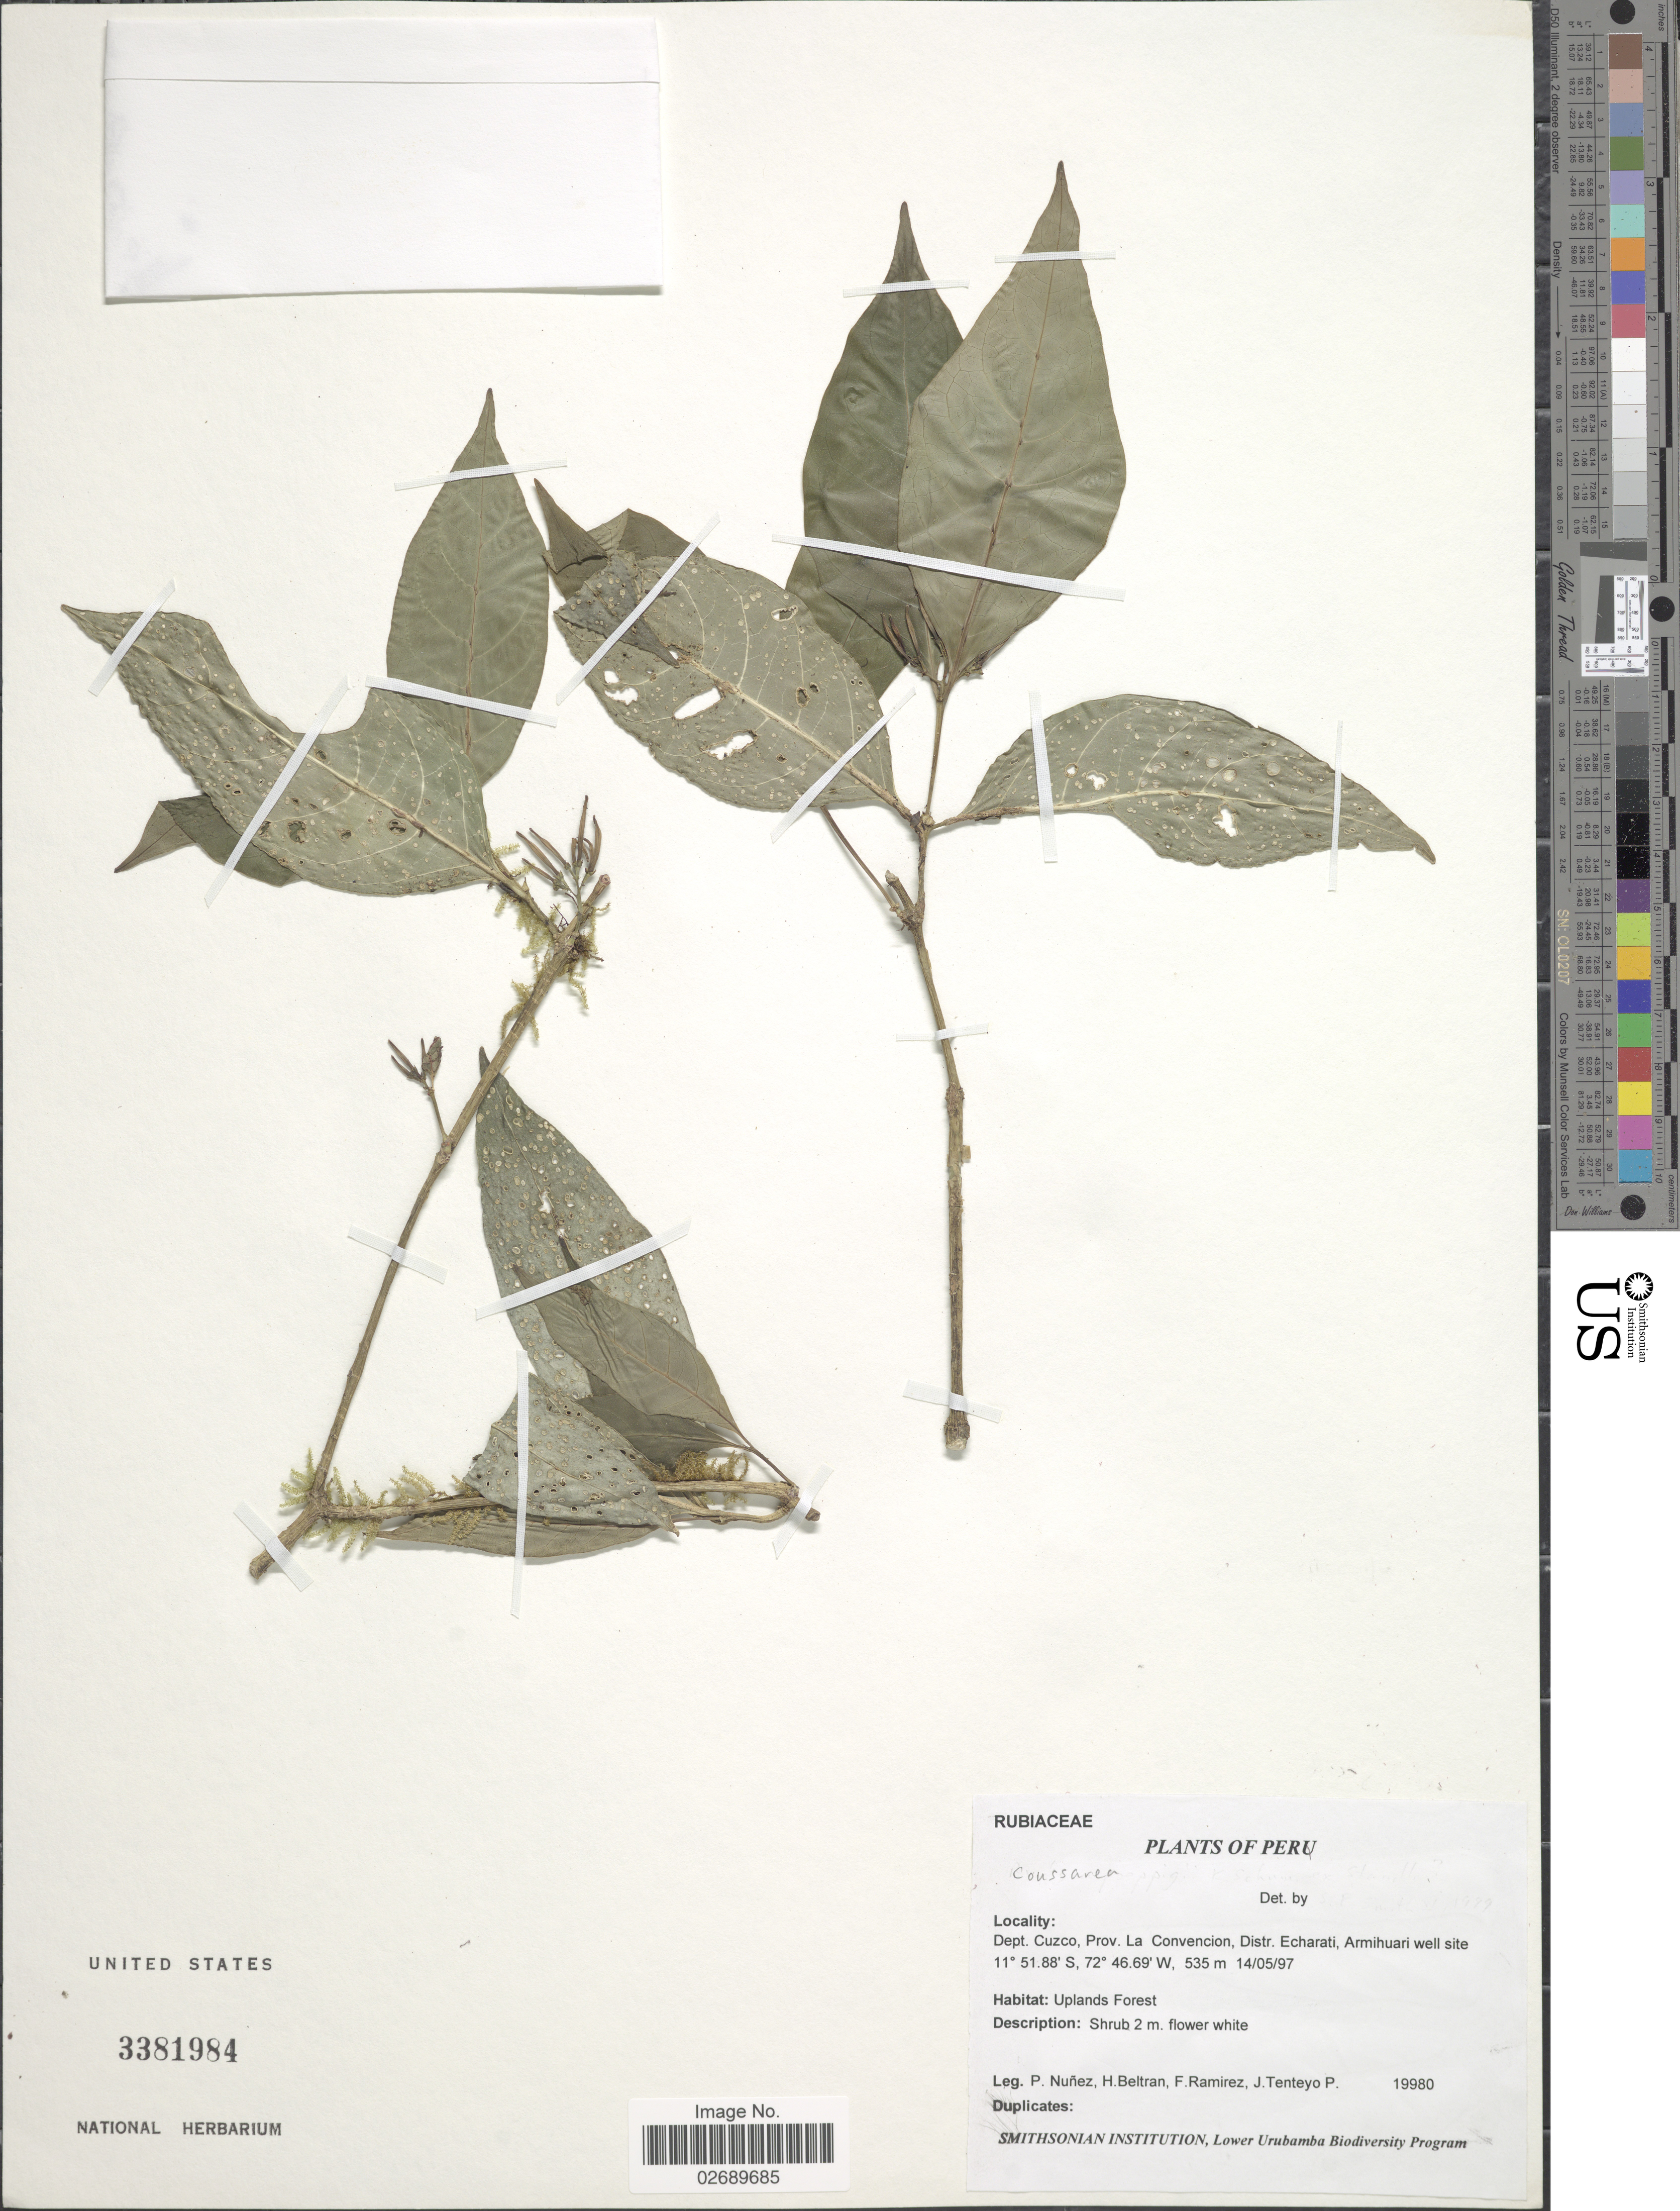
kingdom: Plantae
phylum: Tracheophyta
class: Magnoliopsida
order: Gentianales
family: Rubiaceae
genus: Coussarea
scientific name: Coussarea sp.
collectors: P. Nuñez V., H. Beltran, F. Ramirez & J. Tenteyo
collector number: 19980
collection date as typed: Transcribed d/m/y: 14/5/97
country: Peru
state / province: Cusco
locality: Dept. Cuzco, Prov. La Convencion, Distr. Echarati, Armihuari well site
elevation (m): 535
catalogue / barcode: US 3381984